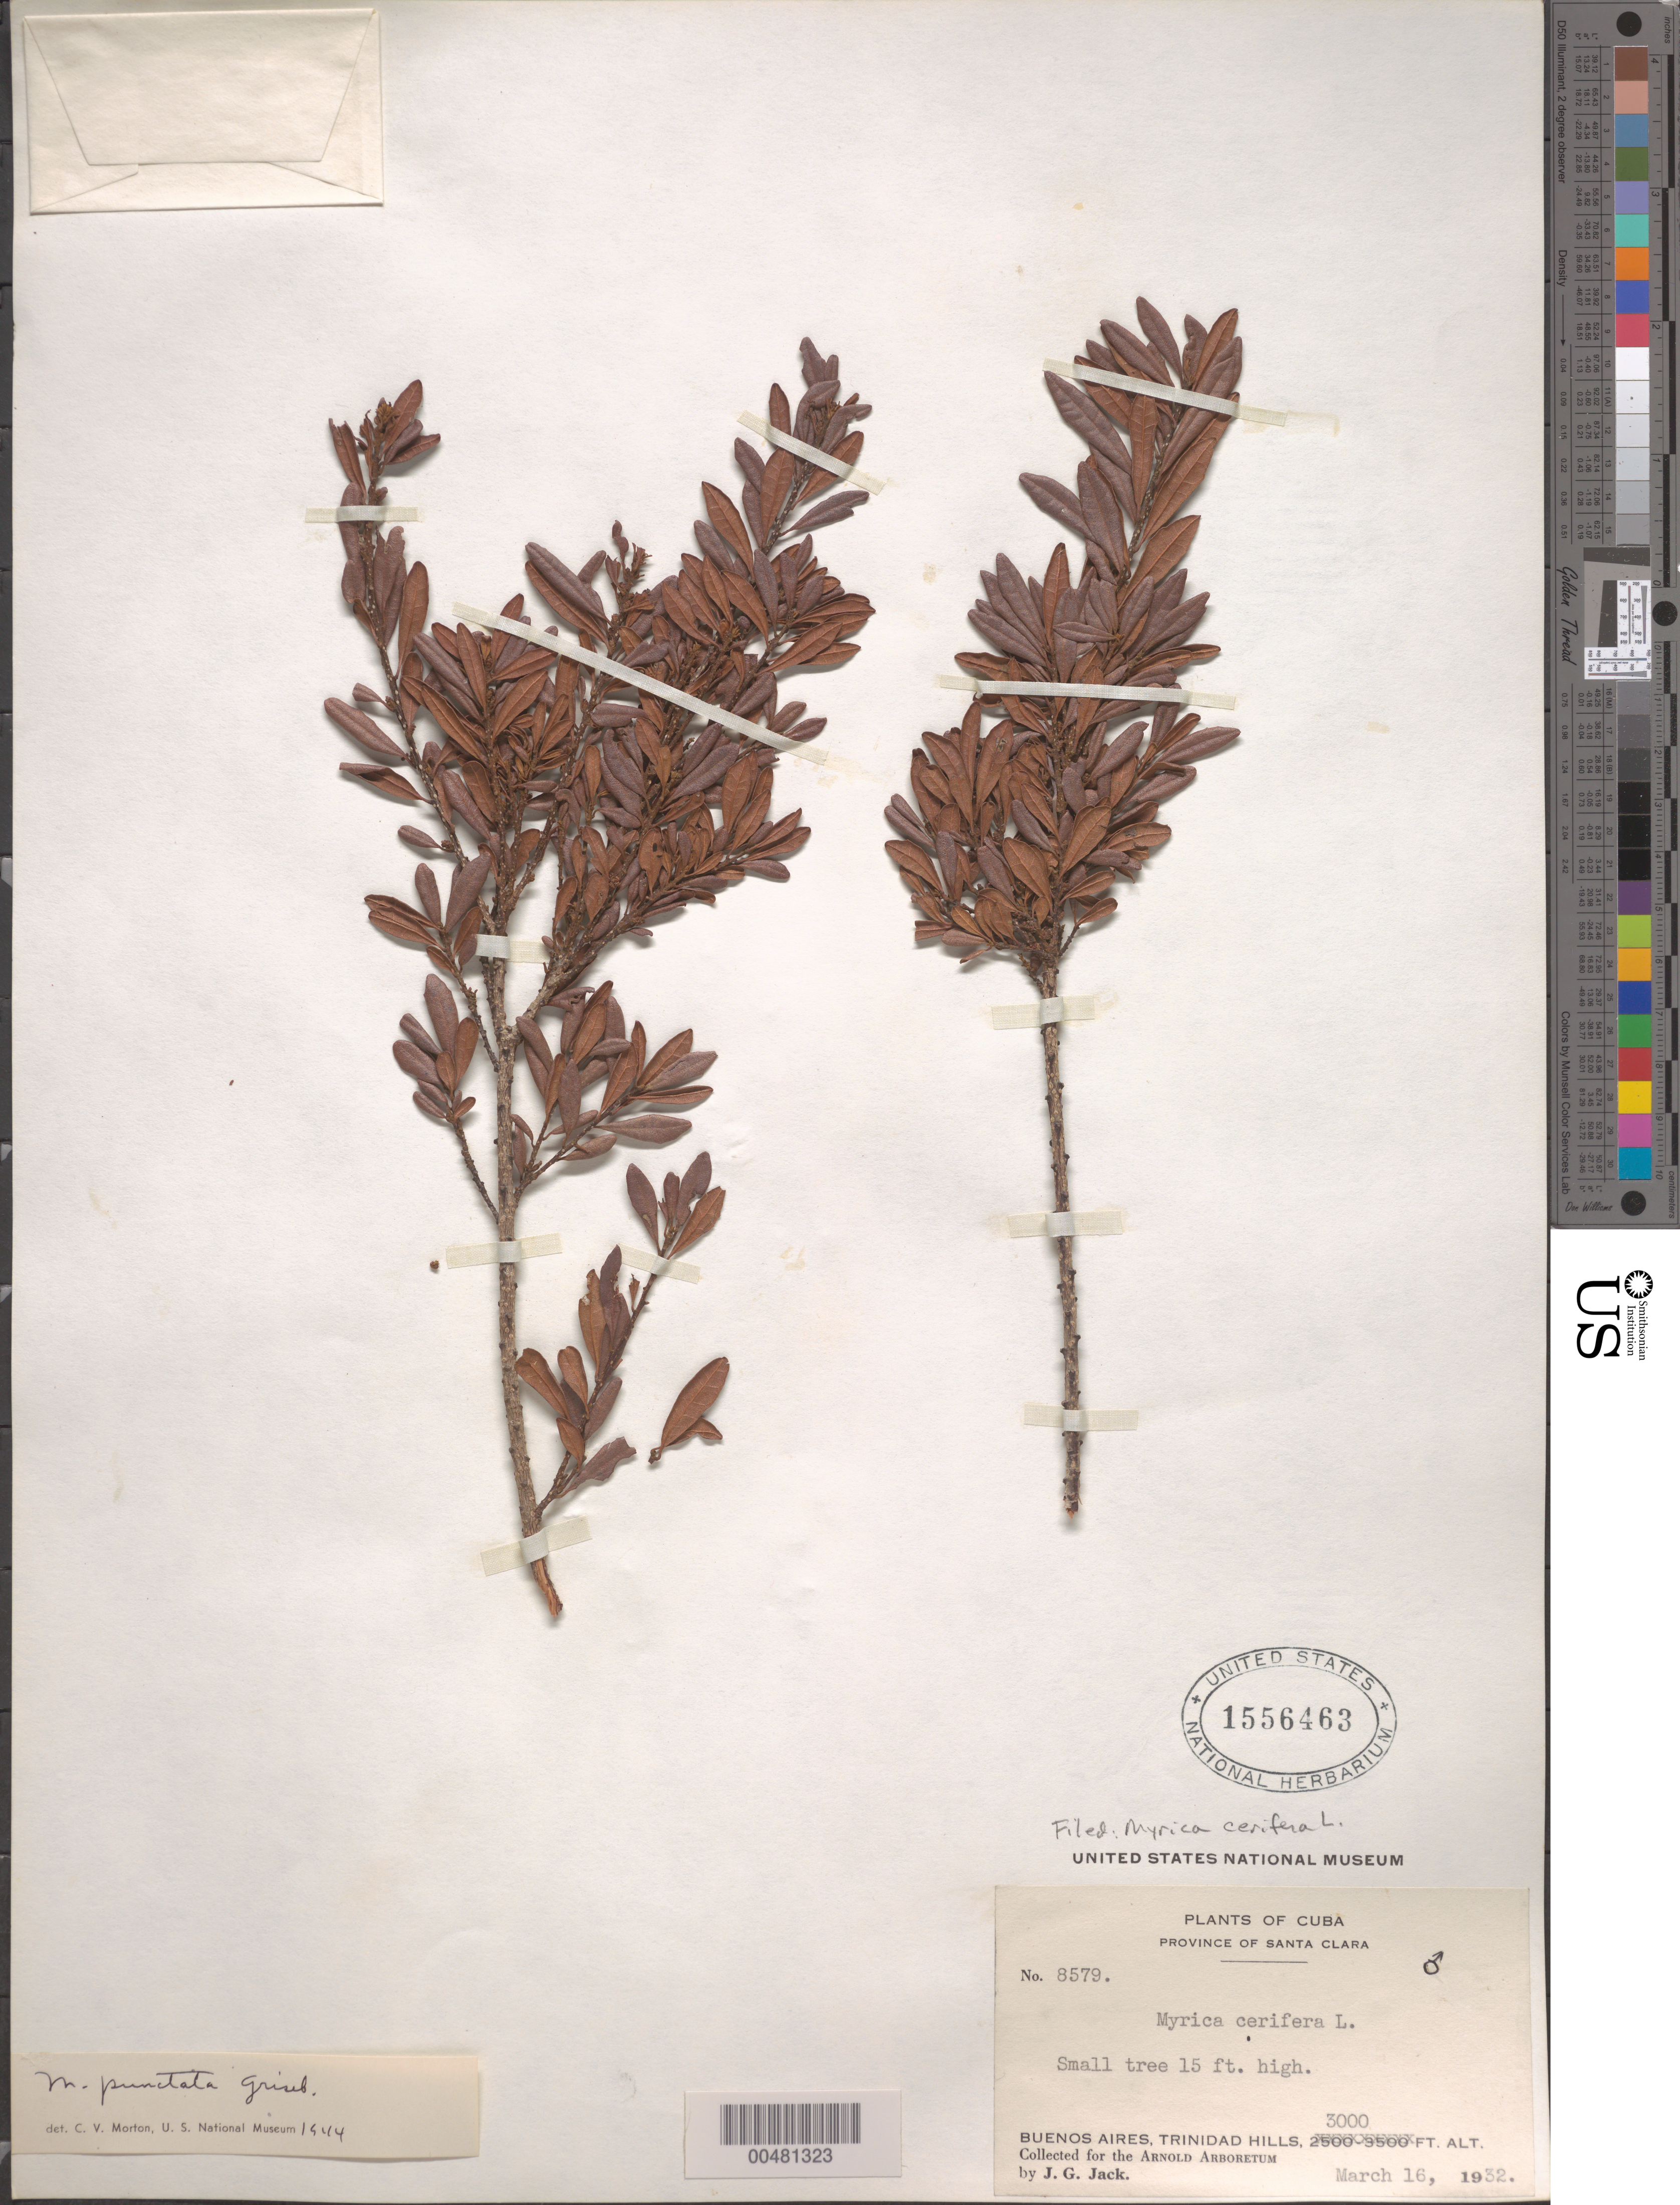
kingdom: Plantae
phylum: Tracheophyta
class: Magnoliopsida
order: Fagales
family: Myricaceae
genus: Morella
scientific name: Morella punctata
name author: (Griseb.) J. Herb.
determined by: Strong, Mark T., (BOT), Smithsonian Institution - National Museum of Natural History (UNITED STATES)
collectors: J. G. Jack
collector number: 8579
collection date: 1932-03-16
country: Cuba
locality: Santa Clara Province. Buenos Aires, Trinidad Hills.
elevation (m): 914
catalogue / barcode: US 1556463